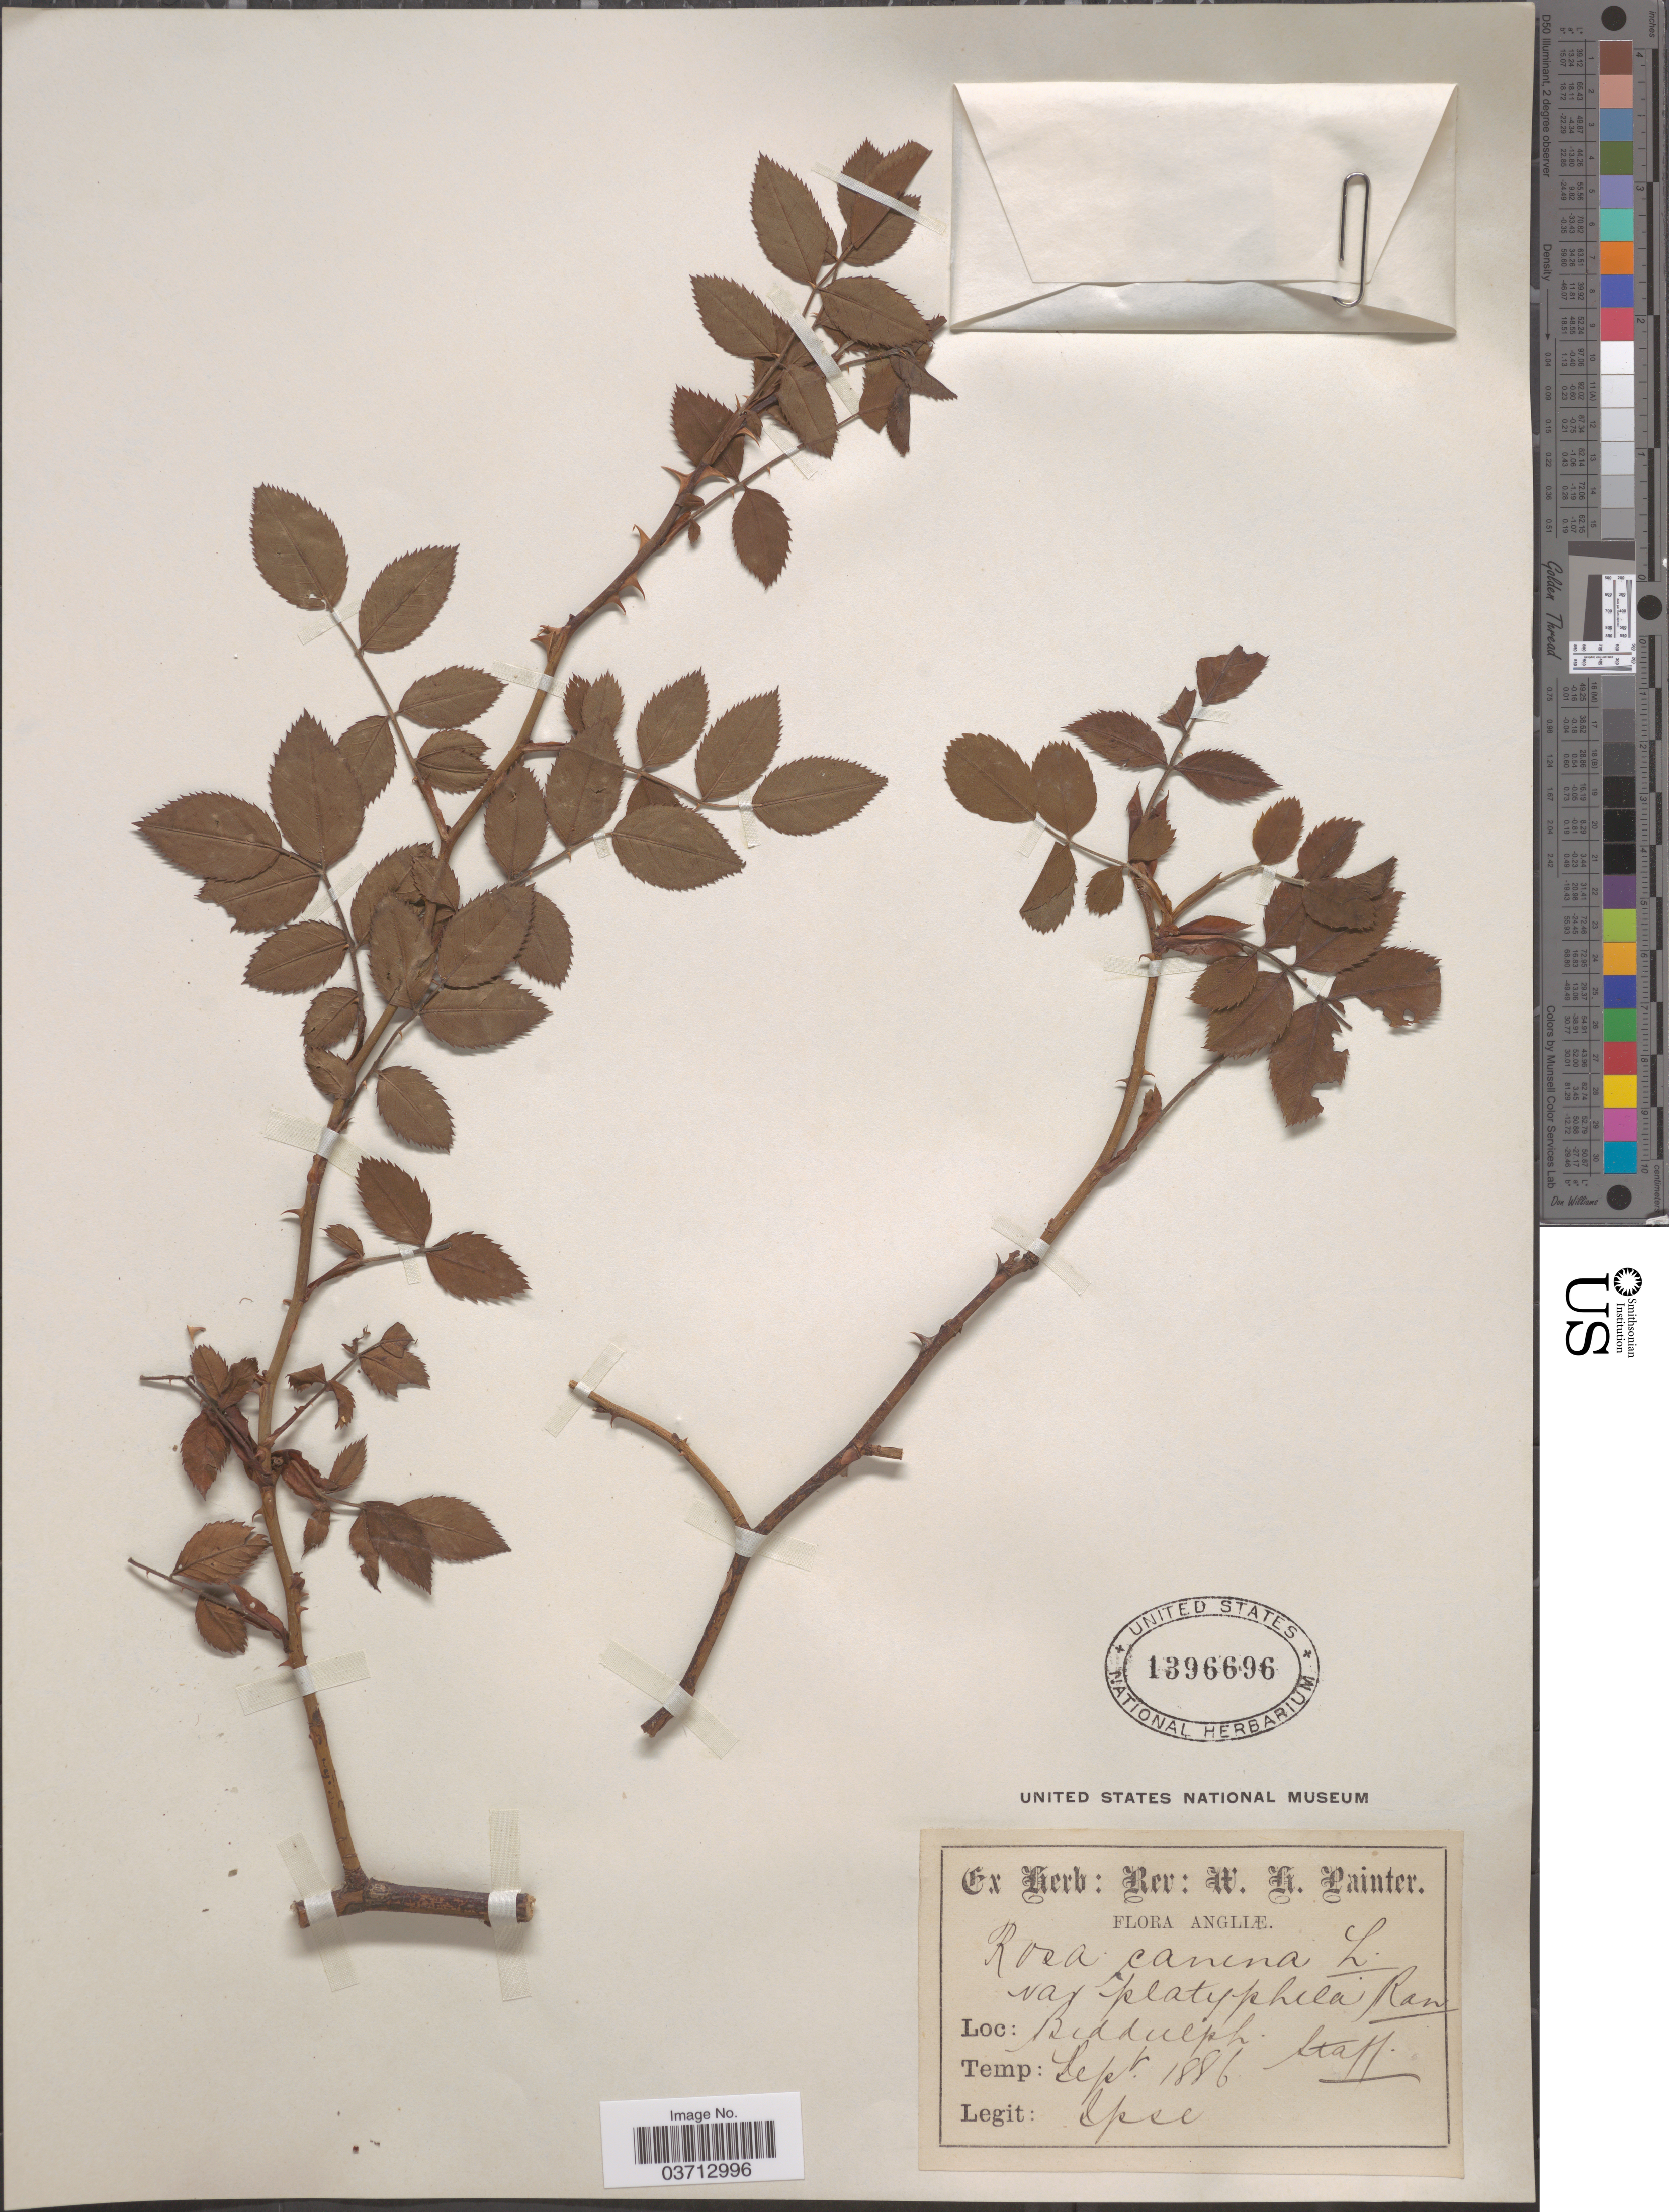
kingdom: Plantae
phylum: Tracheophyta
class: Magnoliopsida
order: Rosales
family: Rosaceae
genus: Rosa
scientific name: Rosa canina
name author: L.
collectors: W. H. Painter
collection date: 1886-09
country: United Kingdom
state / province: England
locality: Angliæ. Biddulph.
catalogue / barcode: US 1396696